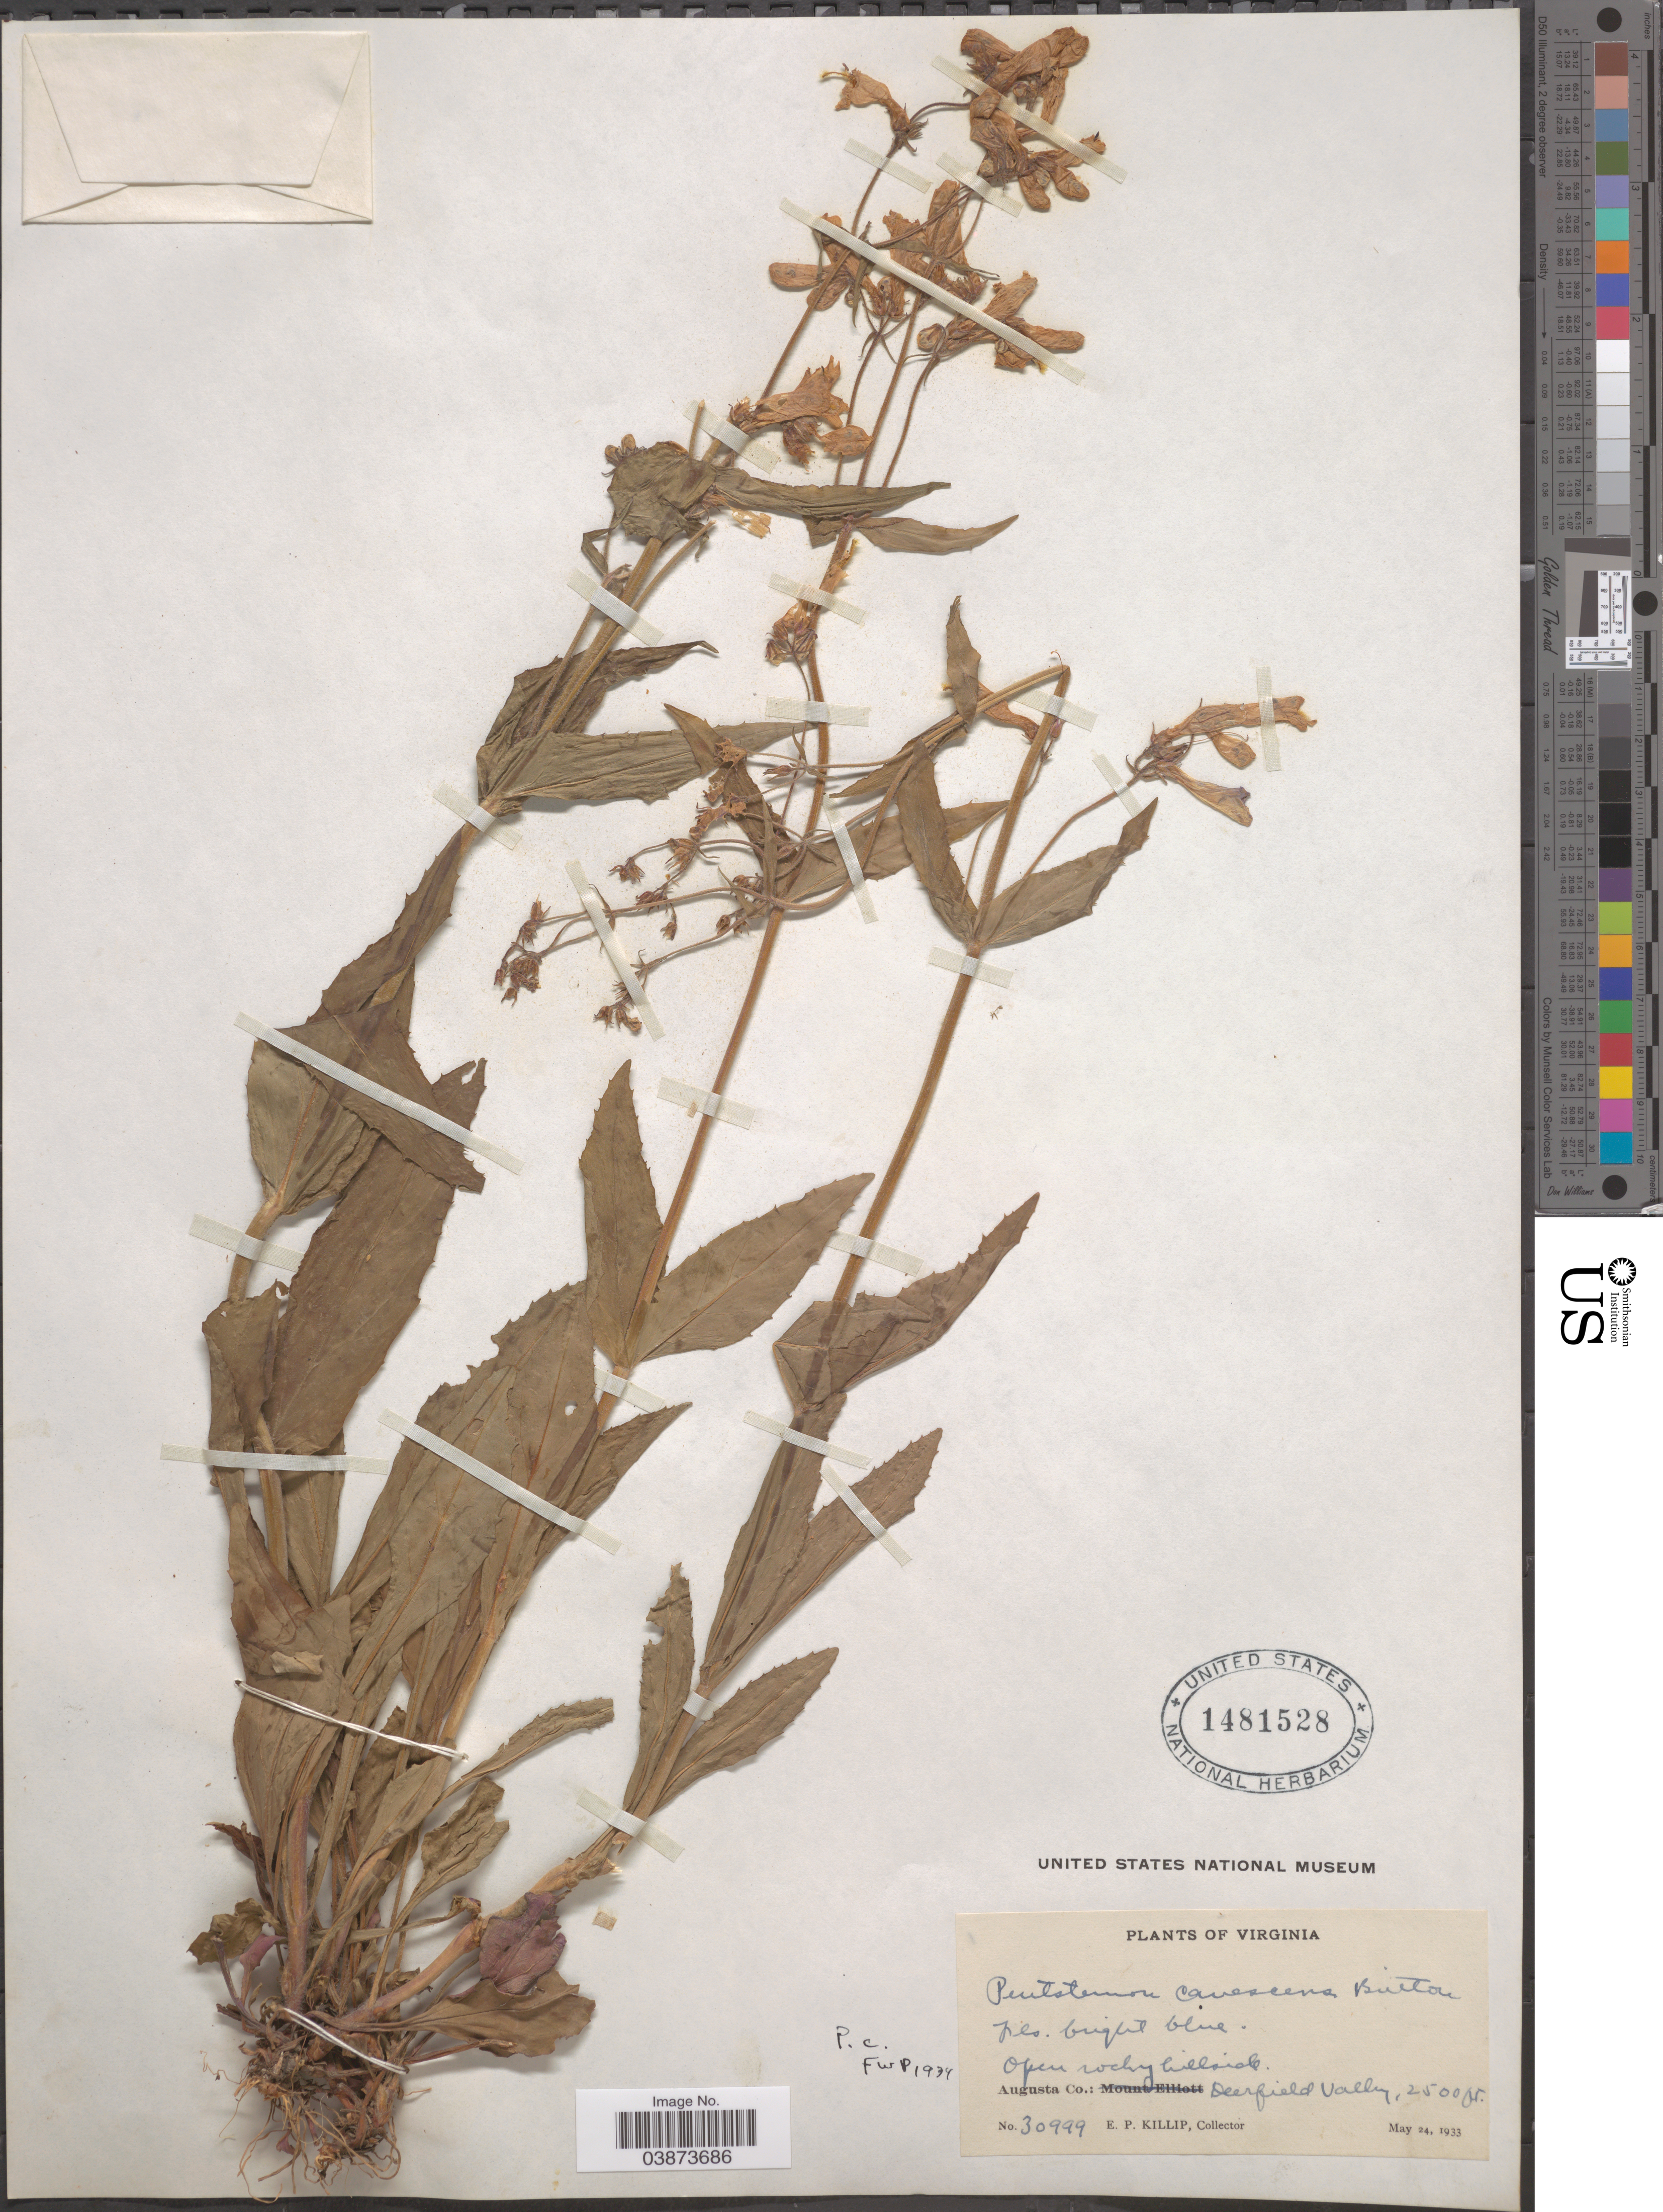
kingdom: Plantae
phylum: Tracheophyta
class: Magnoliopsida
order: Lamiales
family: Plantaginaceae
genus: Penstemon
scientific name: Penstemon canescens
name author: L.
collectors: E. P. Killip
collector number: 30999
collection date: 1933-05-24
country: United States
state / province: Virginia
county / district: Augusta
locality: Augusta Co.: Deerfield Valley.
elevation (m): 762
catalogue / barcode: US 1481528